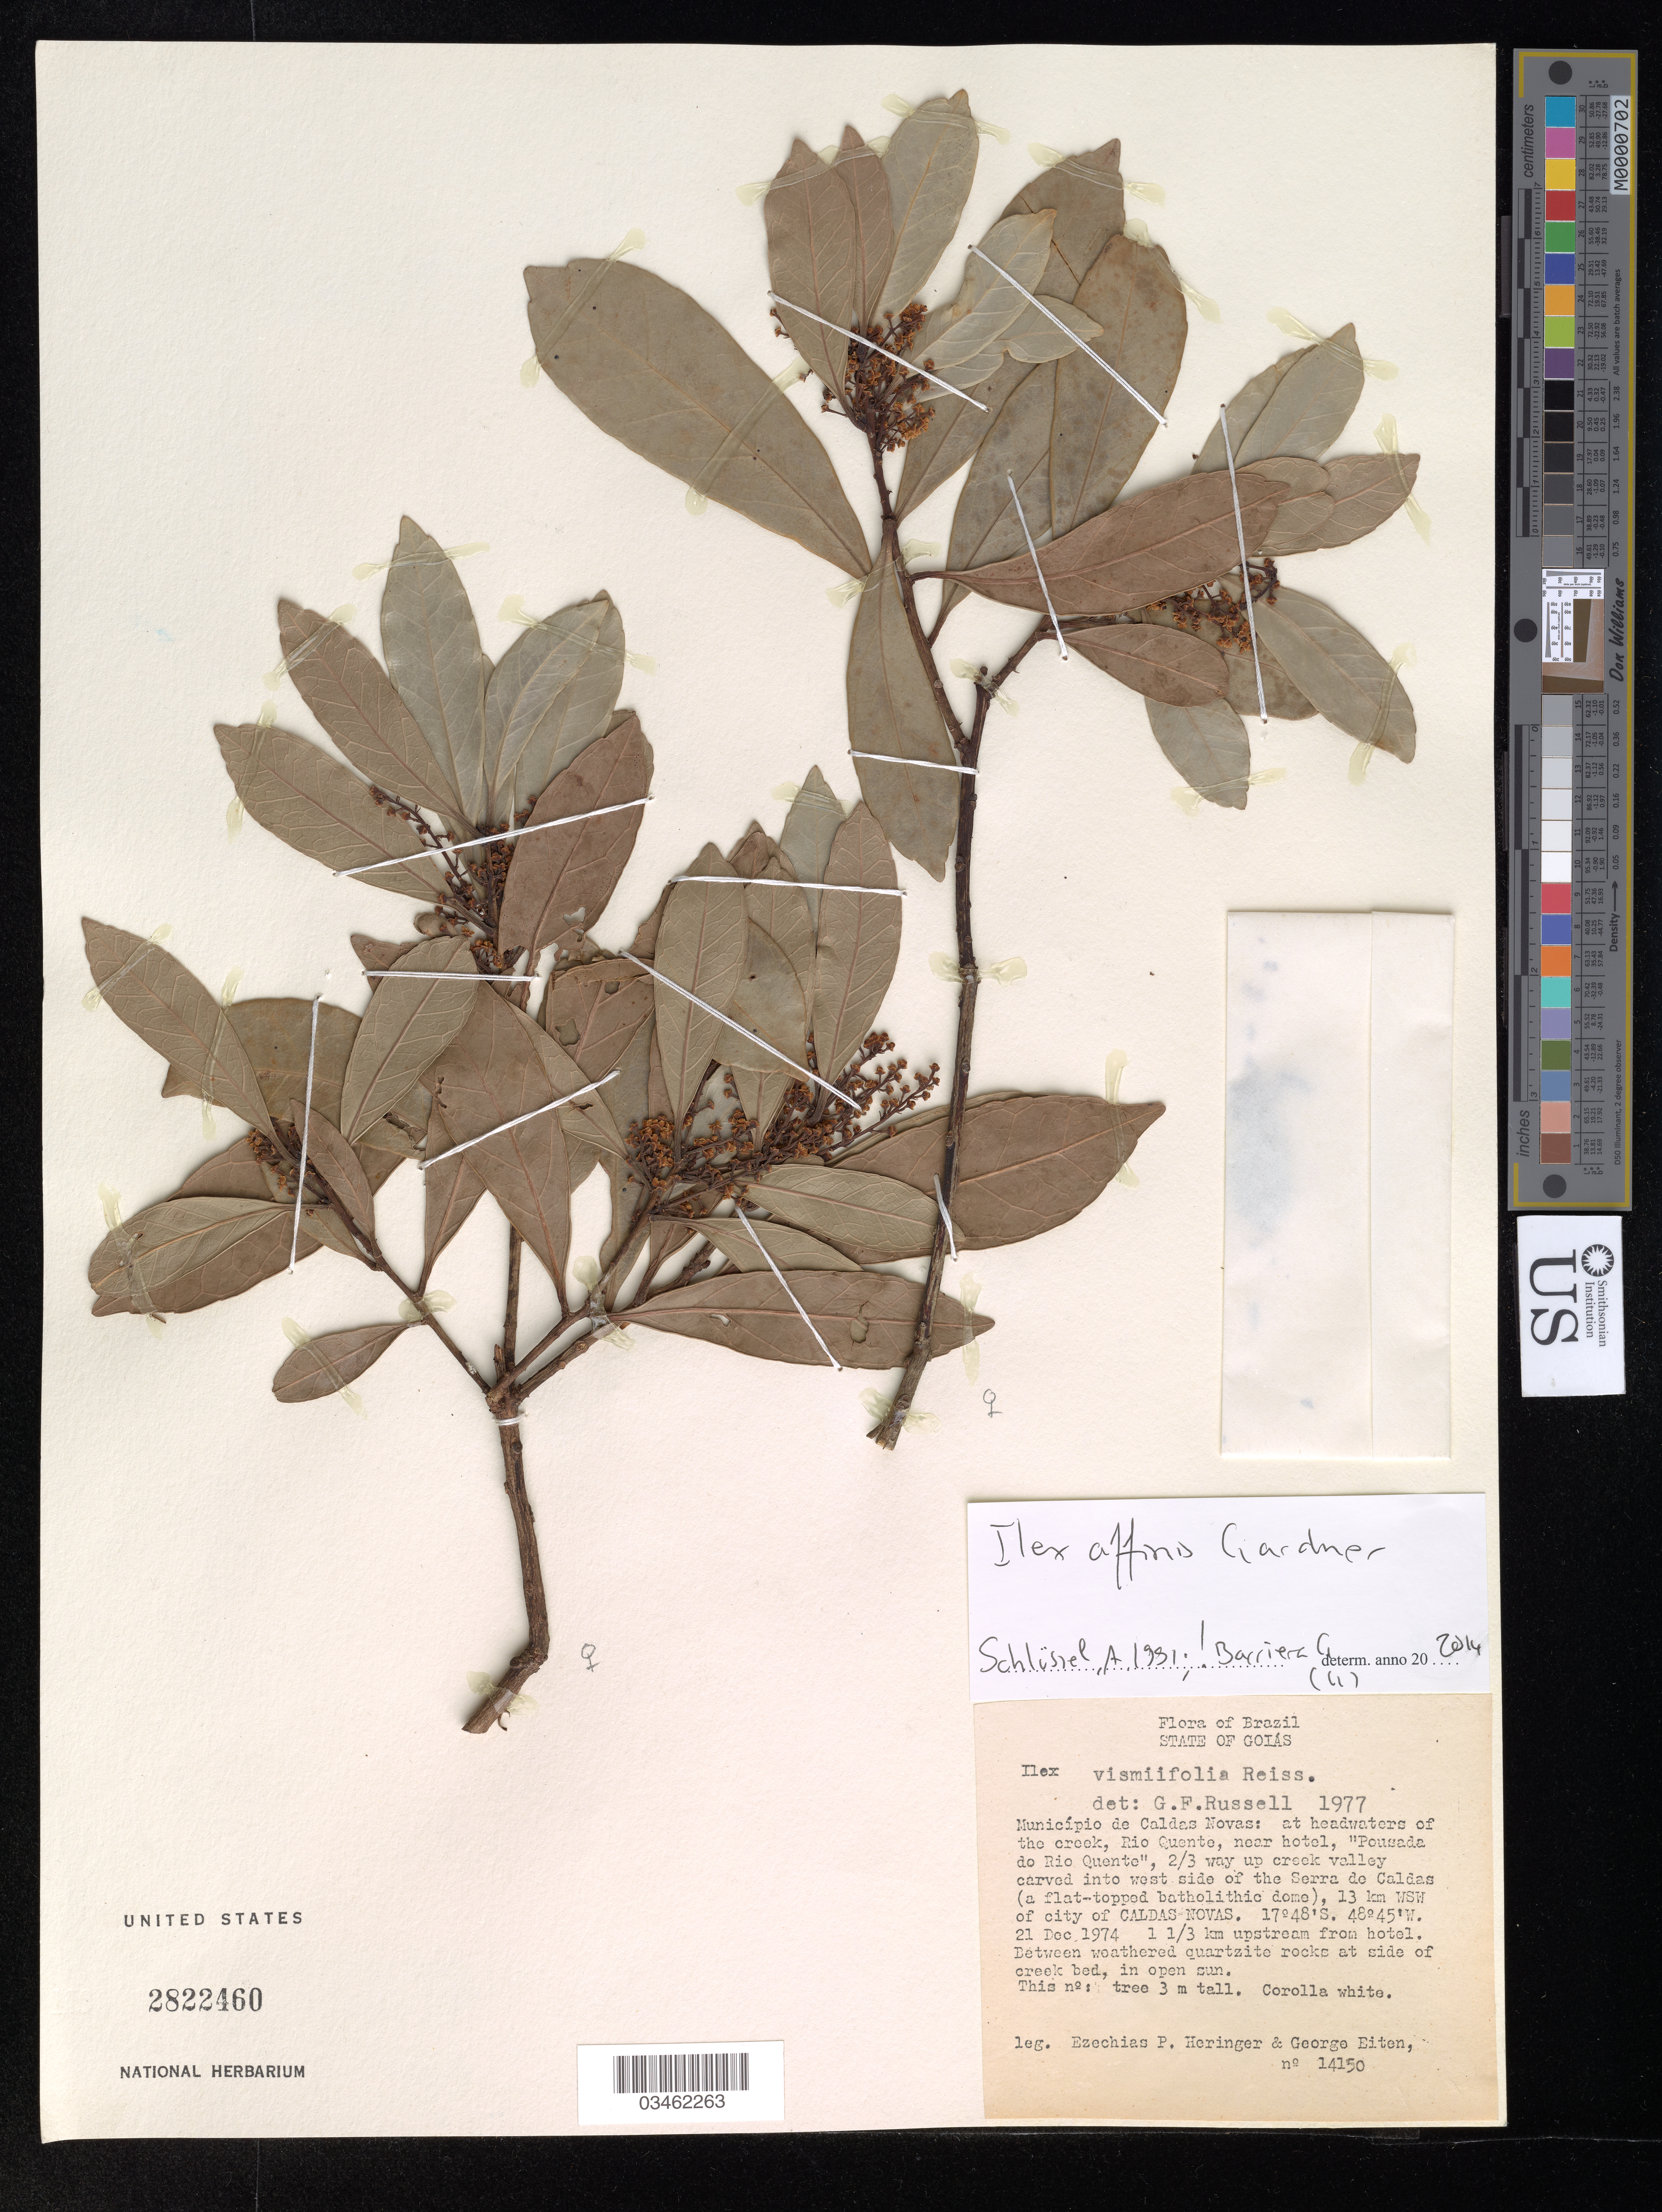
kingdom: Plantae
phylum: Tracheophyta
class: Magnoliopsida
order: Aquifoliales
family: Aquifoliaceae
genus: Ilex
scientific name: Ilex affinis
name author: Gardner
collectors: E. P. Heringer & G. Eiten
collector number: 14150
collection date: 1974-12-21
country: Brazil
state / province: Goiás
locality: Município de Caldas Novas: at headwaters of the creek, Rio Quento, near hotel, "Pousada do Rio Quente", 2/3 way up creek valley carved into west side of the Serra de Caldas (a flat-topped batholithic dome), 13 km WSW of city of Caldas Novas. 1 1/3 km upstream from hotel.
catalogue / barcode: US 2822460